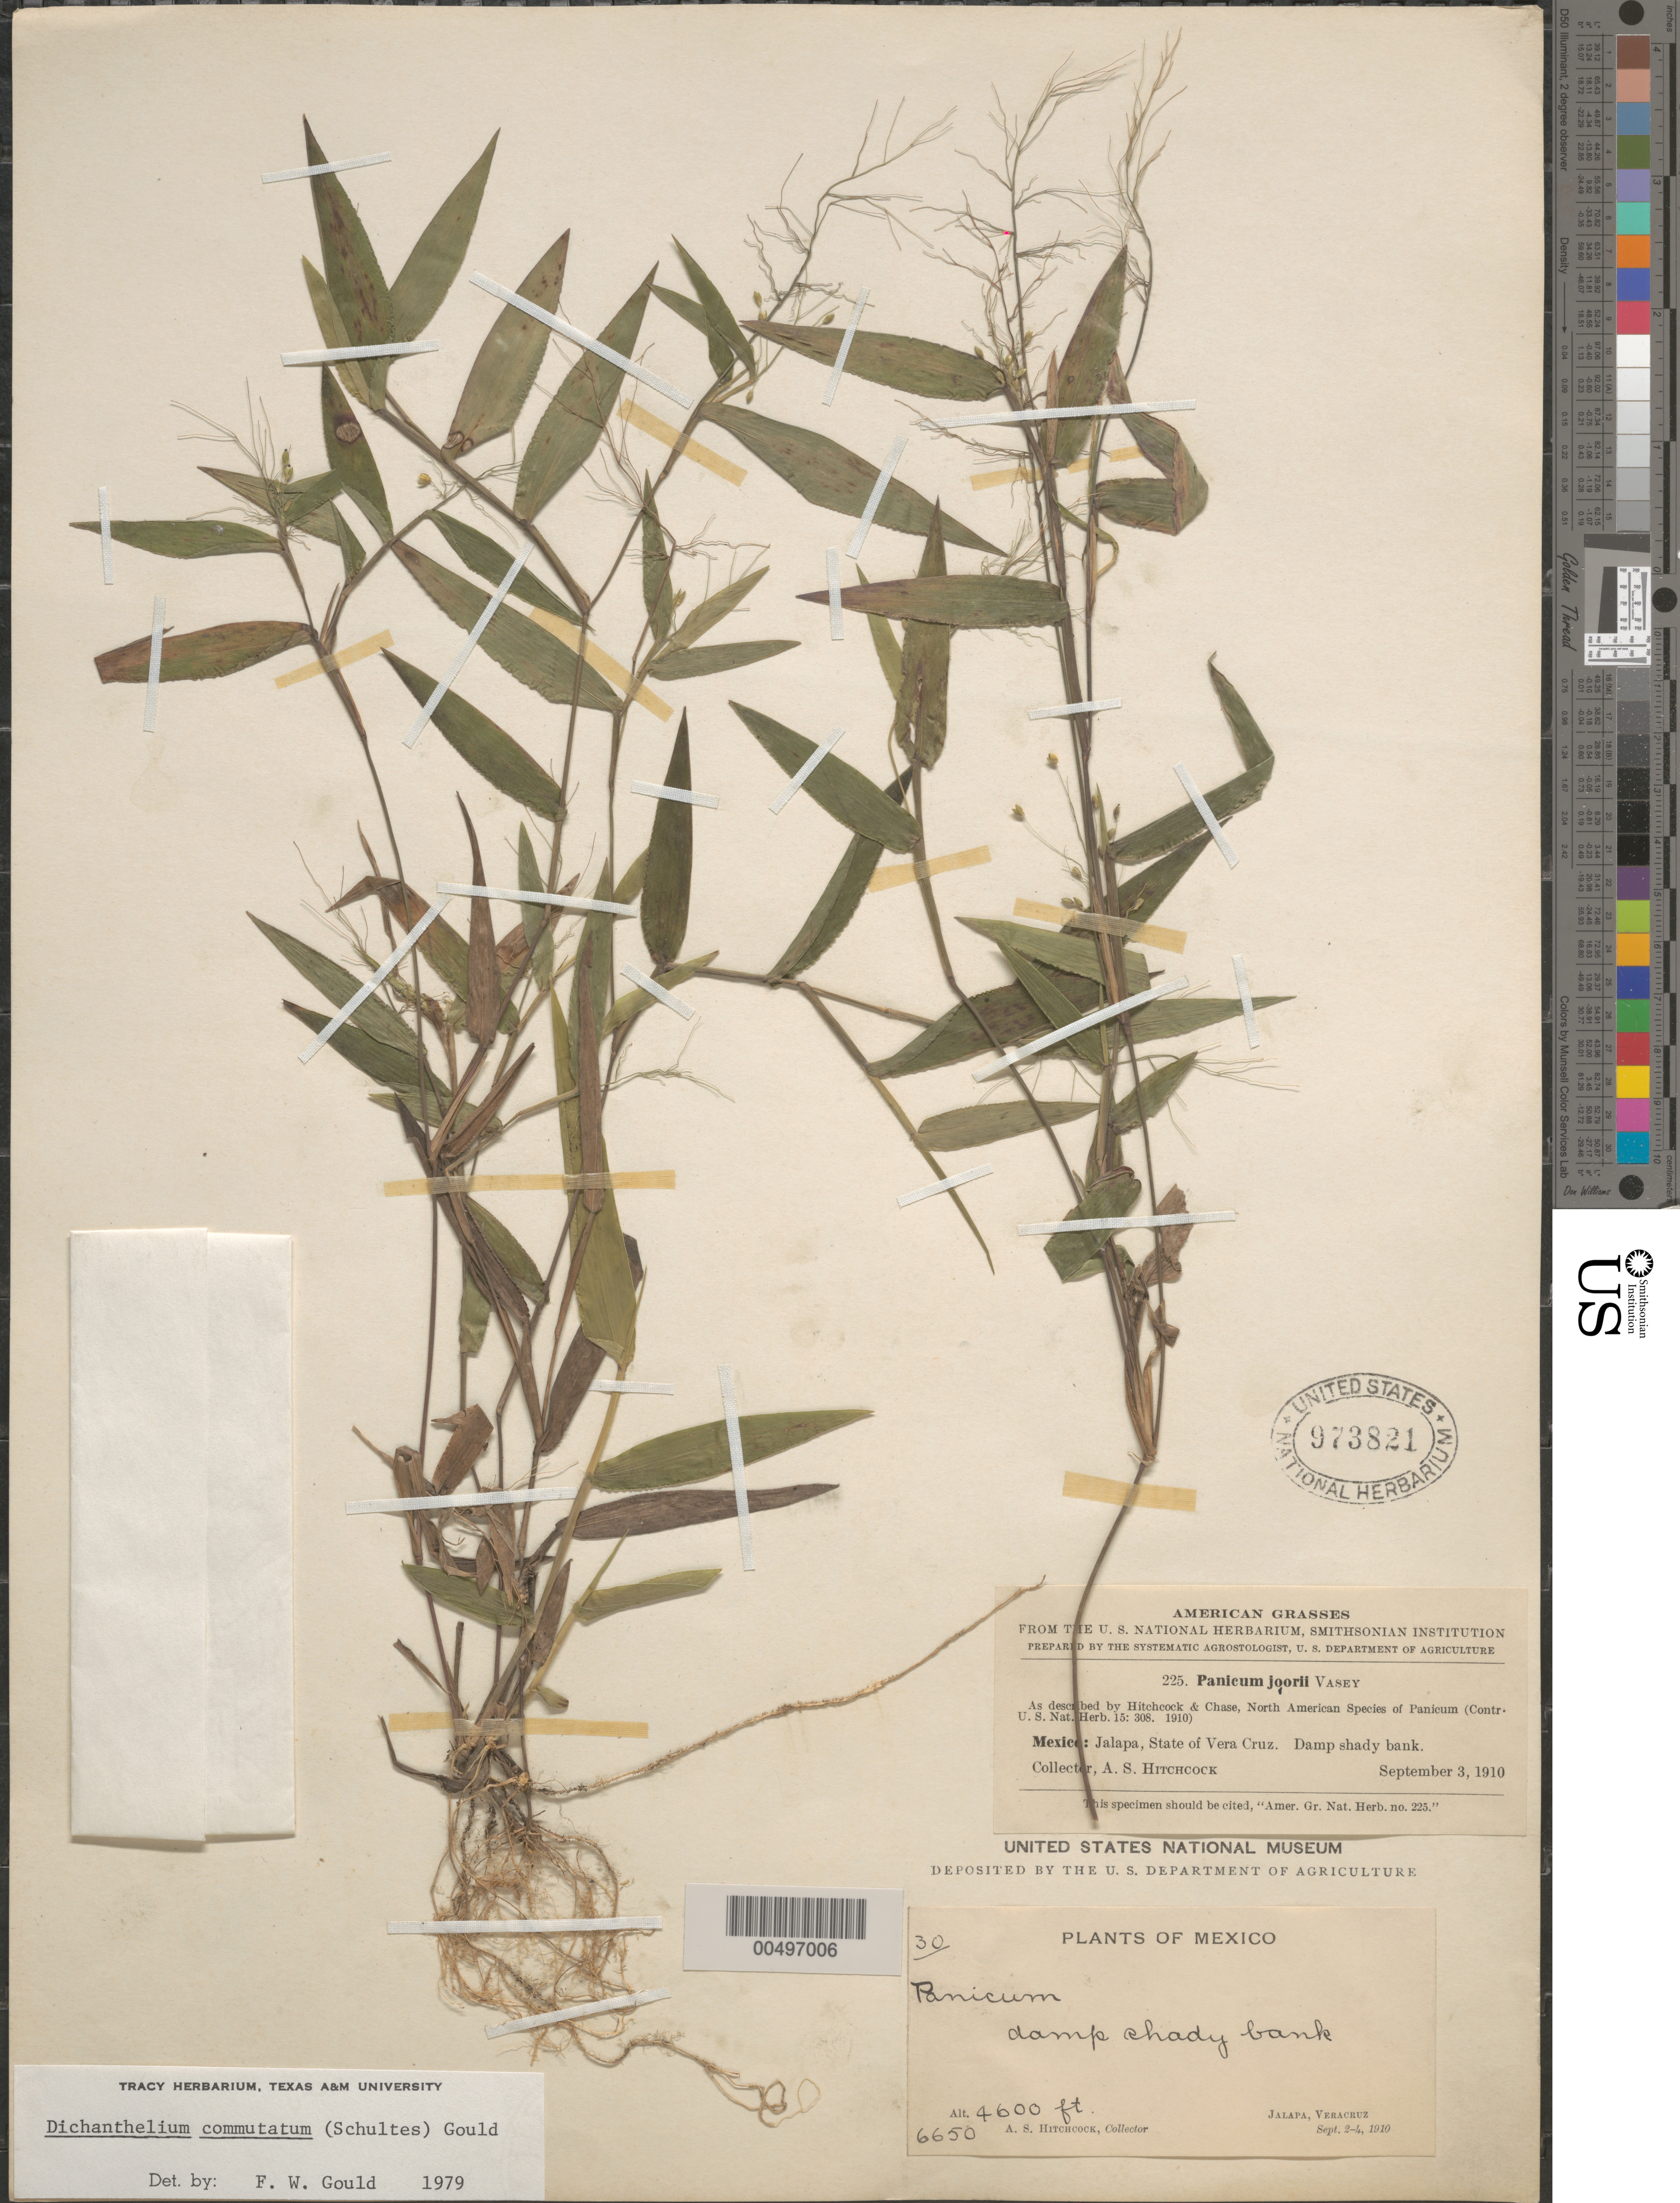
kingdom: Plantae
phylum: Tracheophyta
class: Liliopsida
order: Poales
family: Poaceae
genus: Dichanthelium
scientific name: Dichanthelium commutatum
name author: (Schult.) Gould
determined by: Gould, F. W.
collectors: A. S. Hitchcock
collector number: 6650/225/30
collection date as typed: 2 Sep 1910 to 4 Sep 1910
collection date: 1910-09-02/1910-09-04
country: Mexico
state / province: Veracruz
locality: Jalapa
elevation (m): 1402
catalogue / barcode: US 973821